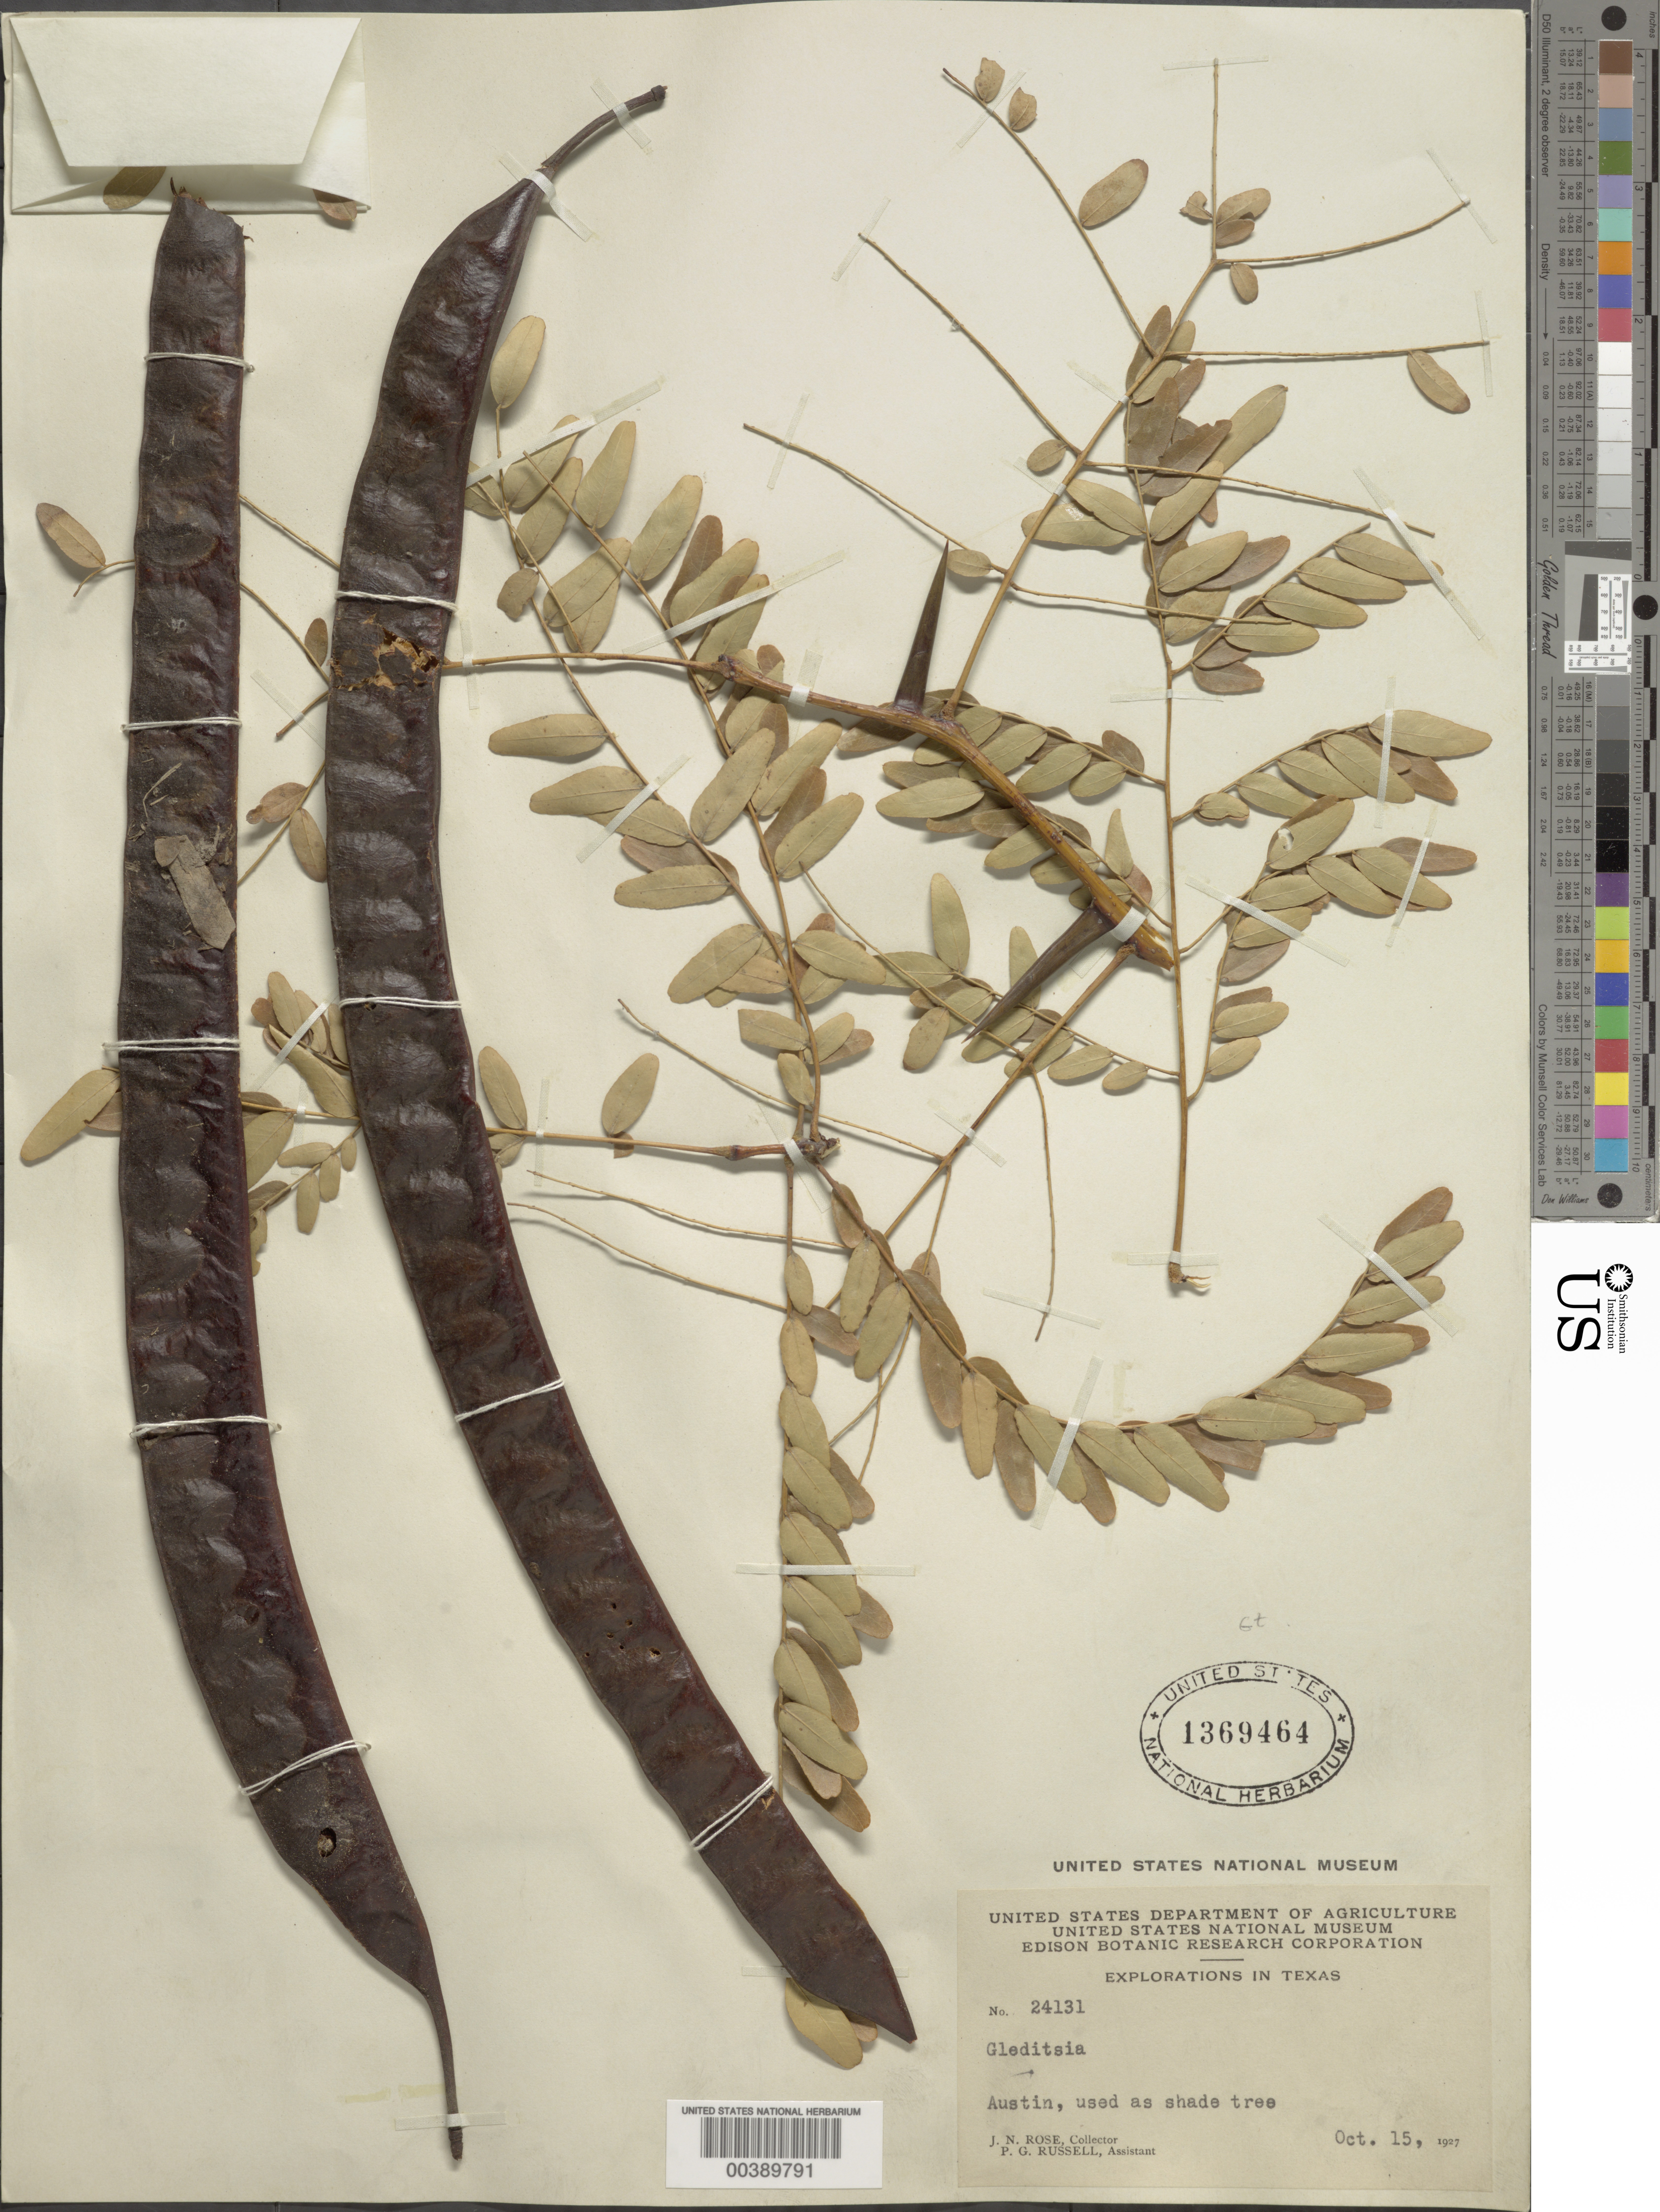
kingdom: Plantae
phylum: Tracheophyta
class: Magnoliopsida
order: Fabales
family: Fabaceae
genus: Gleditsia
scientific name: Gleditsia triacanthos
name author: L.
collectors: J. N. Rose & P. G. Russell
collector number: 24131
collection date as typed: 15 Oct 1927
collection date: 1927-10-15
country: United States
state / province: Texas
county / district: Travis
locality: Austin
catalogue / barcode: US 1369464